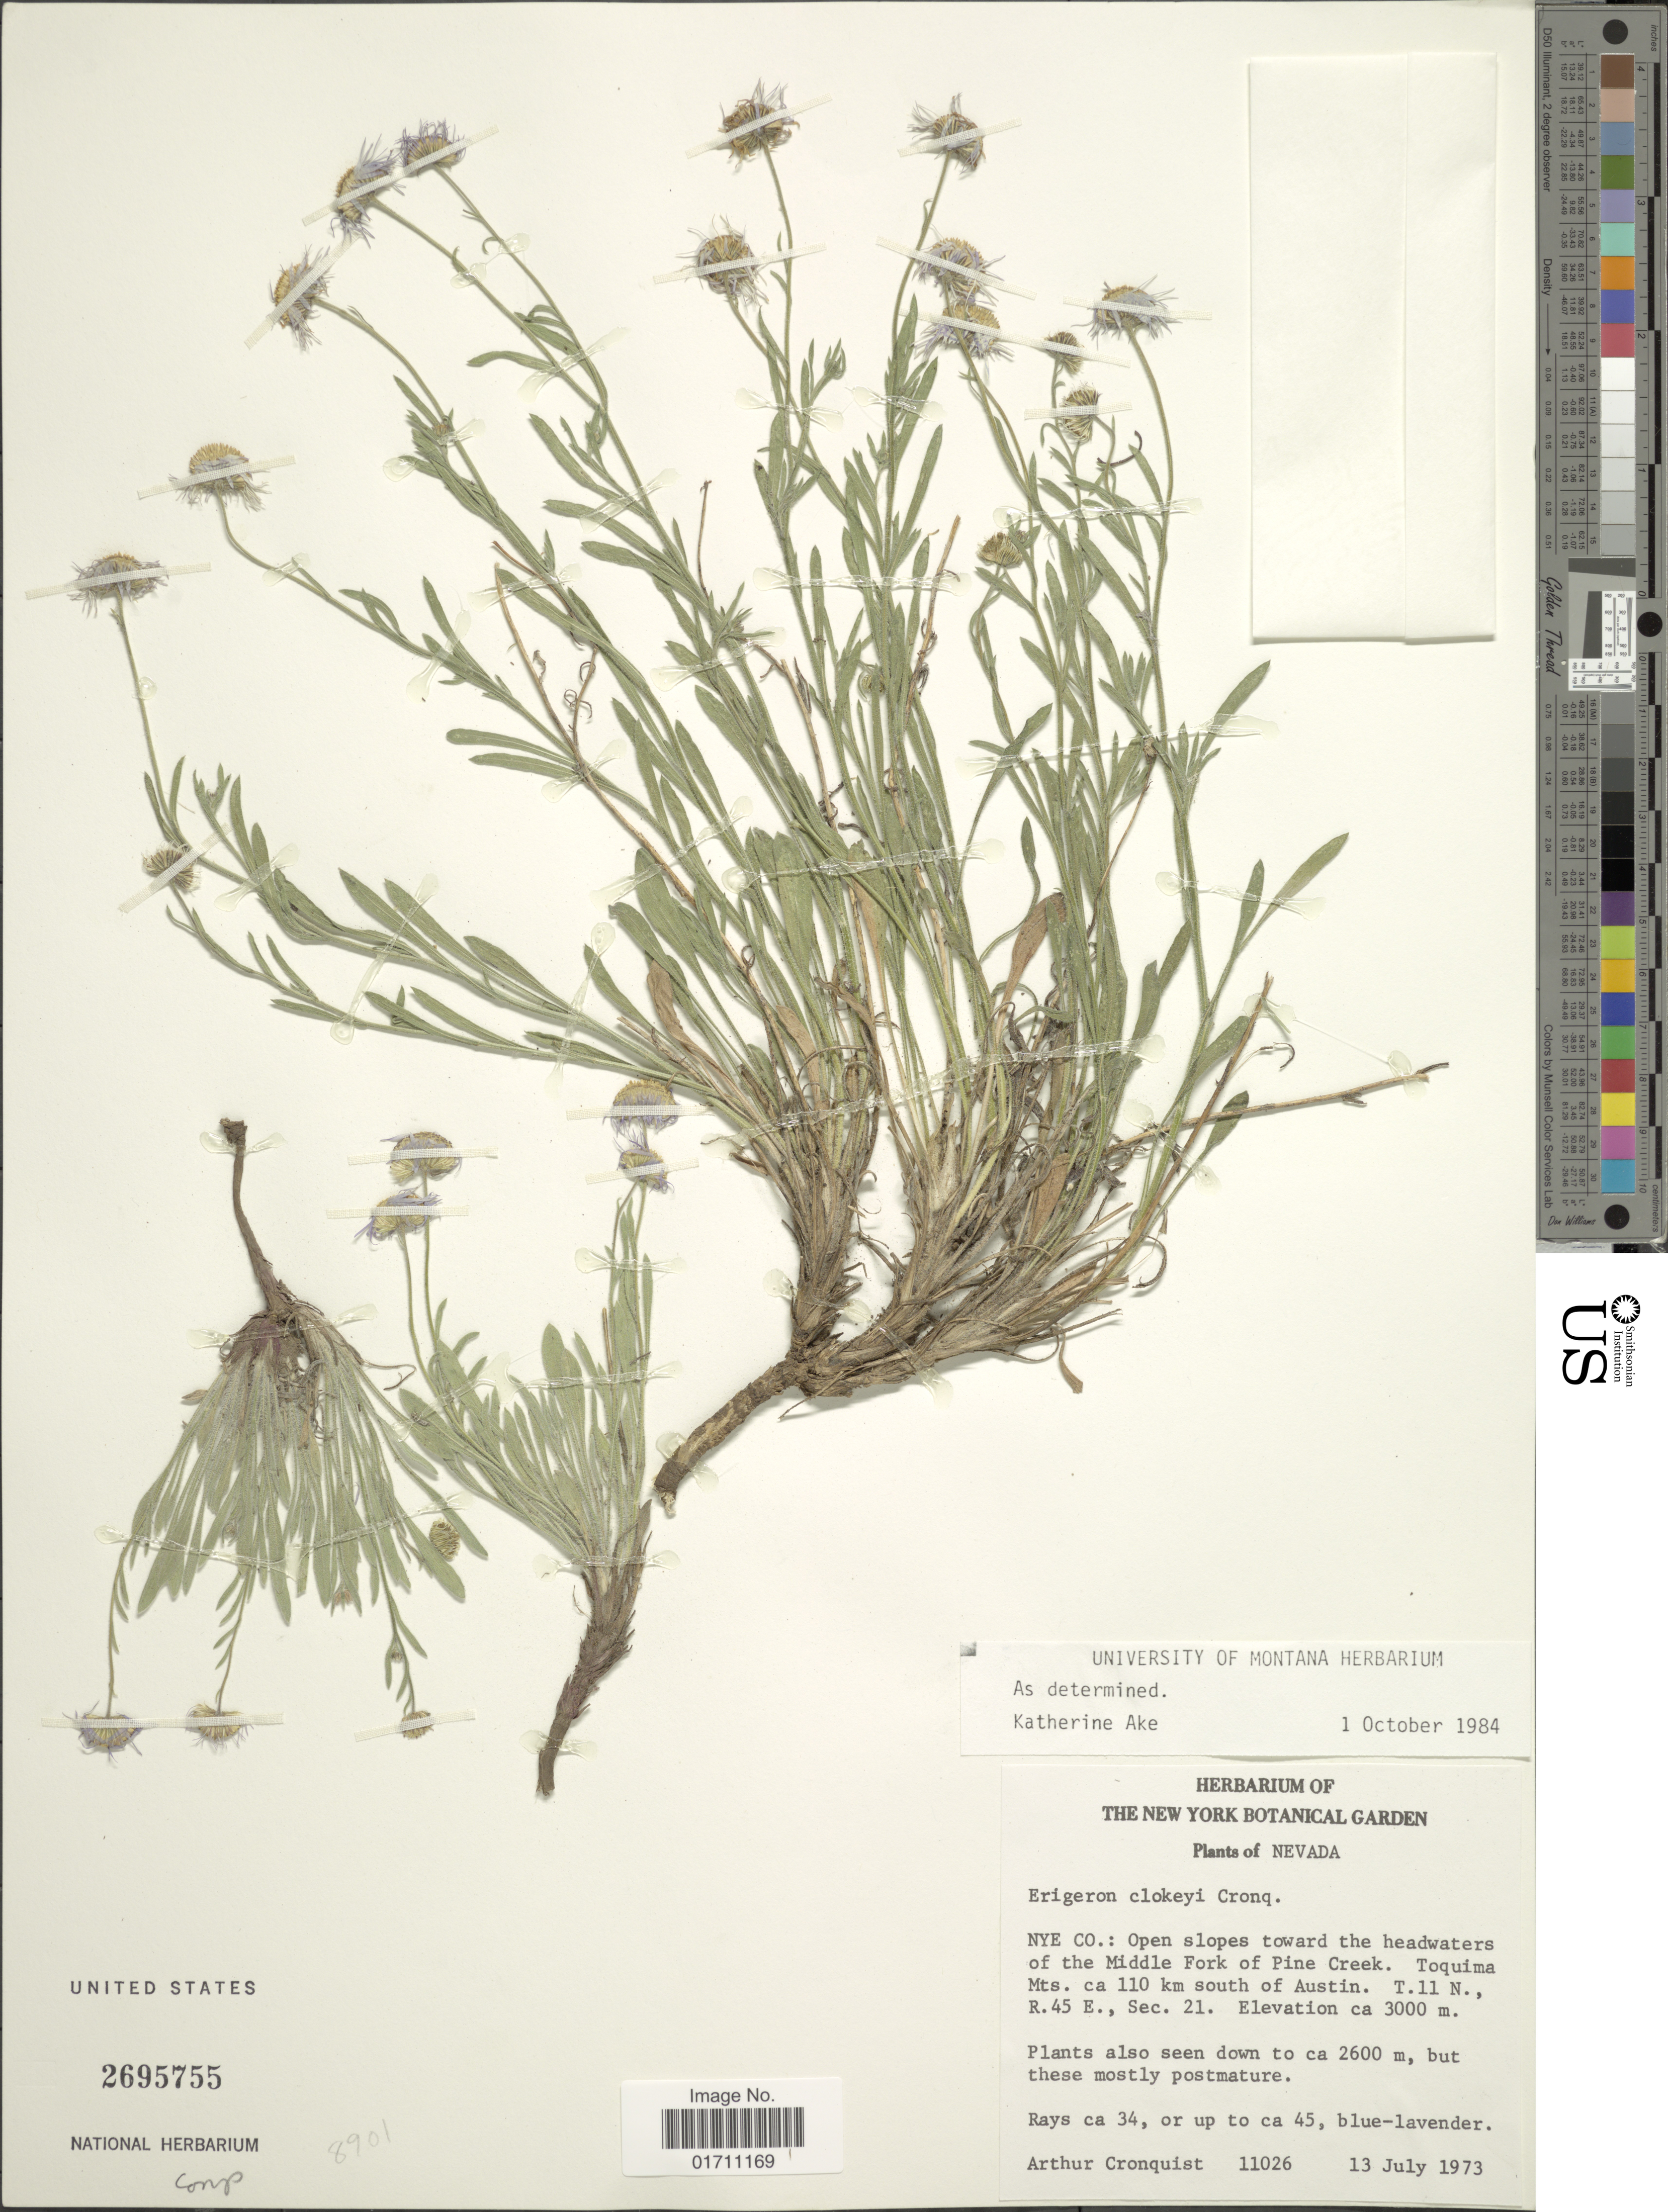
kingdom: Plantae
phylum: Tracheophyta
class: Magnoliopsida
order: Asterales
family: Asteraceae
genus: Erigeron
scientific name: Erigeron clokeyi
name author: Cronq.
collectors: A. J. Cronquist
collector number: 11026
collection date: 1973-07-13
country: United States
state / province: Nevada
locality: Nye Co: Open slopes toward the headwaters of the Middle Fork of Pine Creek. Toquima Mts. ca 110 km south of Austine. T.11 N., R. 45 E., Sec. 21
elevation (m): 3000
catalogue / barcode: US 2695755